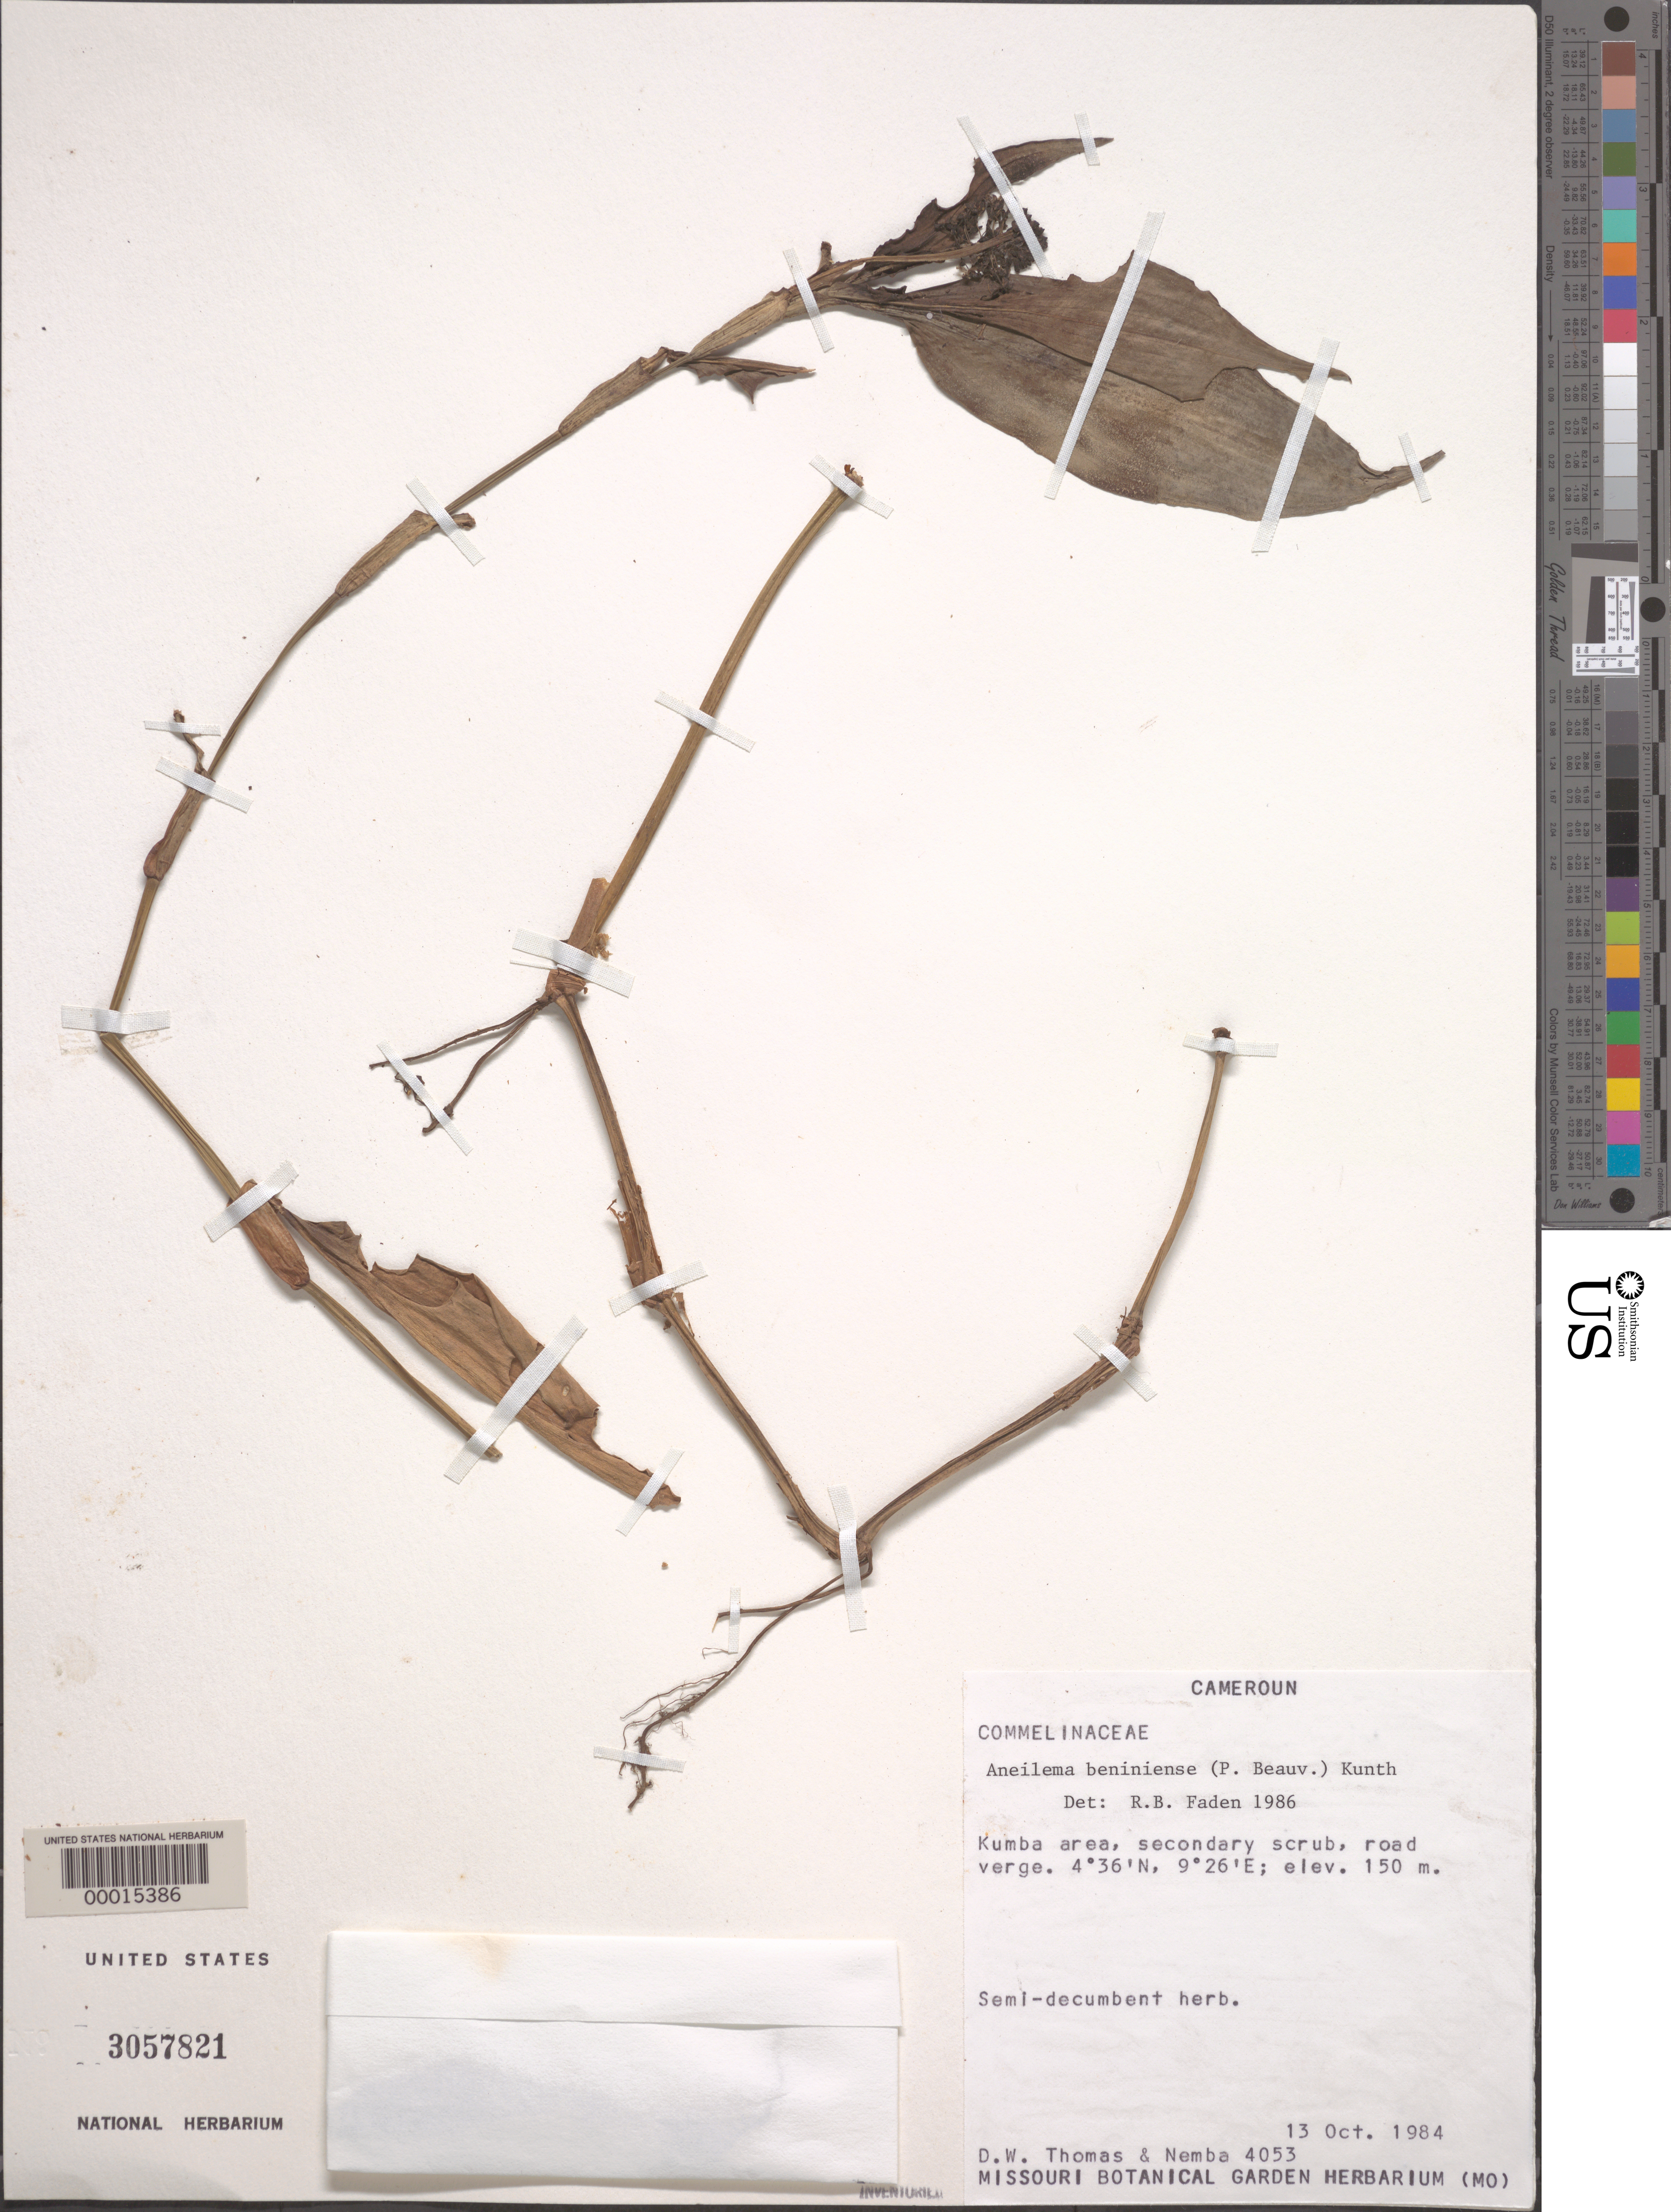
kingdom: Plantae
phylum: Tracheophyta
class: Liliopsida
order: Commelinales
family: Commelinaceae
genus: Aneilema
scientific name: Aneilema beniniense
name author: (P. Beauv.) Kunth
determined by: Faden, Robert B., (US), Smithsonian Institution - National Museum of Natural History (UNITED STATES)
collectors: D. W. Thomas & P. Mambo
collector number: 4053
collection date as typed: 13 Oct 1984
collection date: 1984-10-13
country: Cameroon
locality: Kumba area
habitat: Secondary scrub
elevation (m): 150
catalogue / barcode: US 3057821